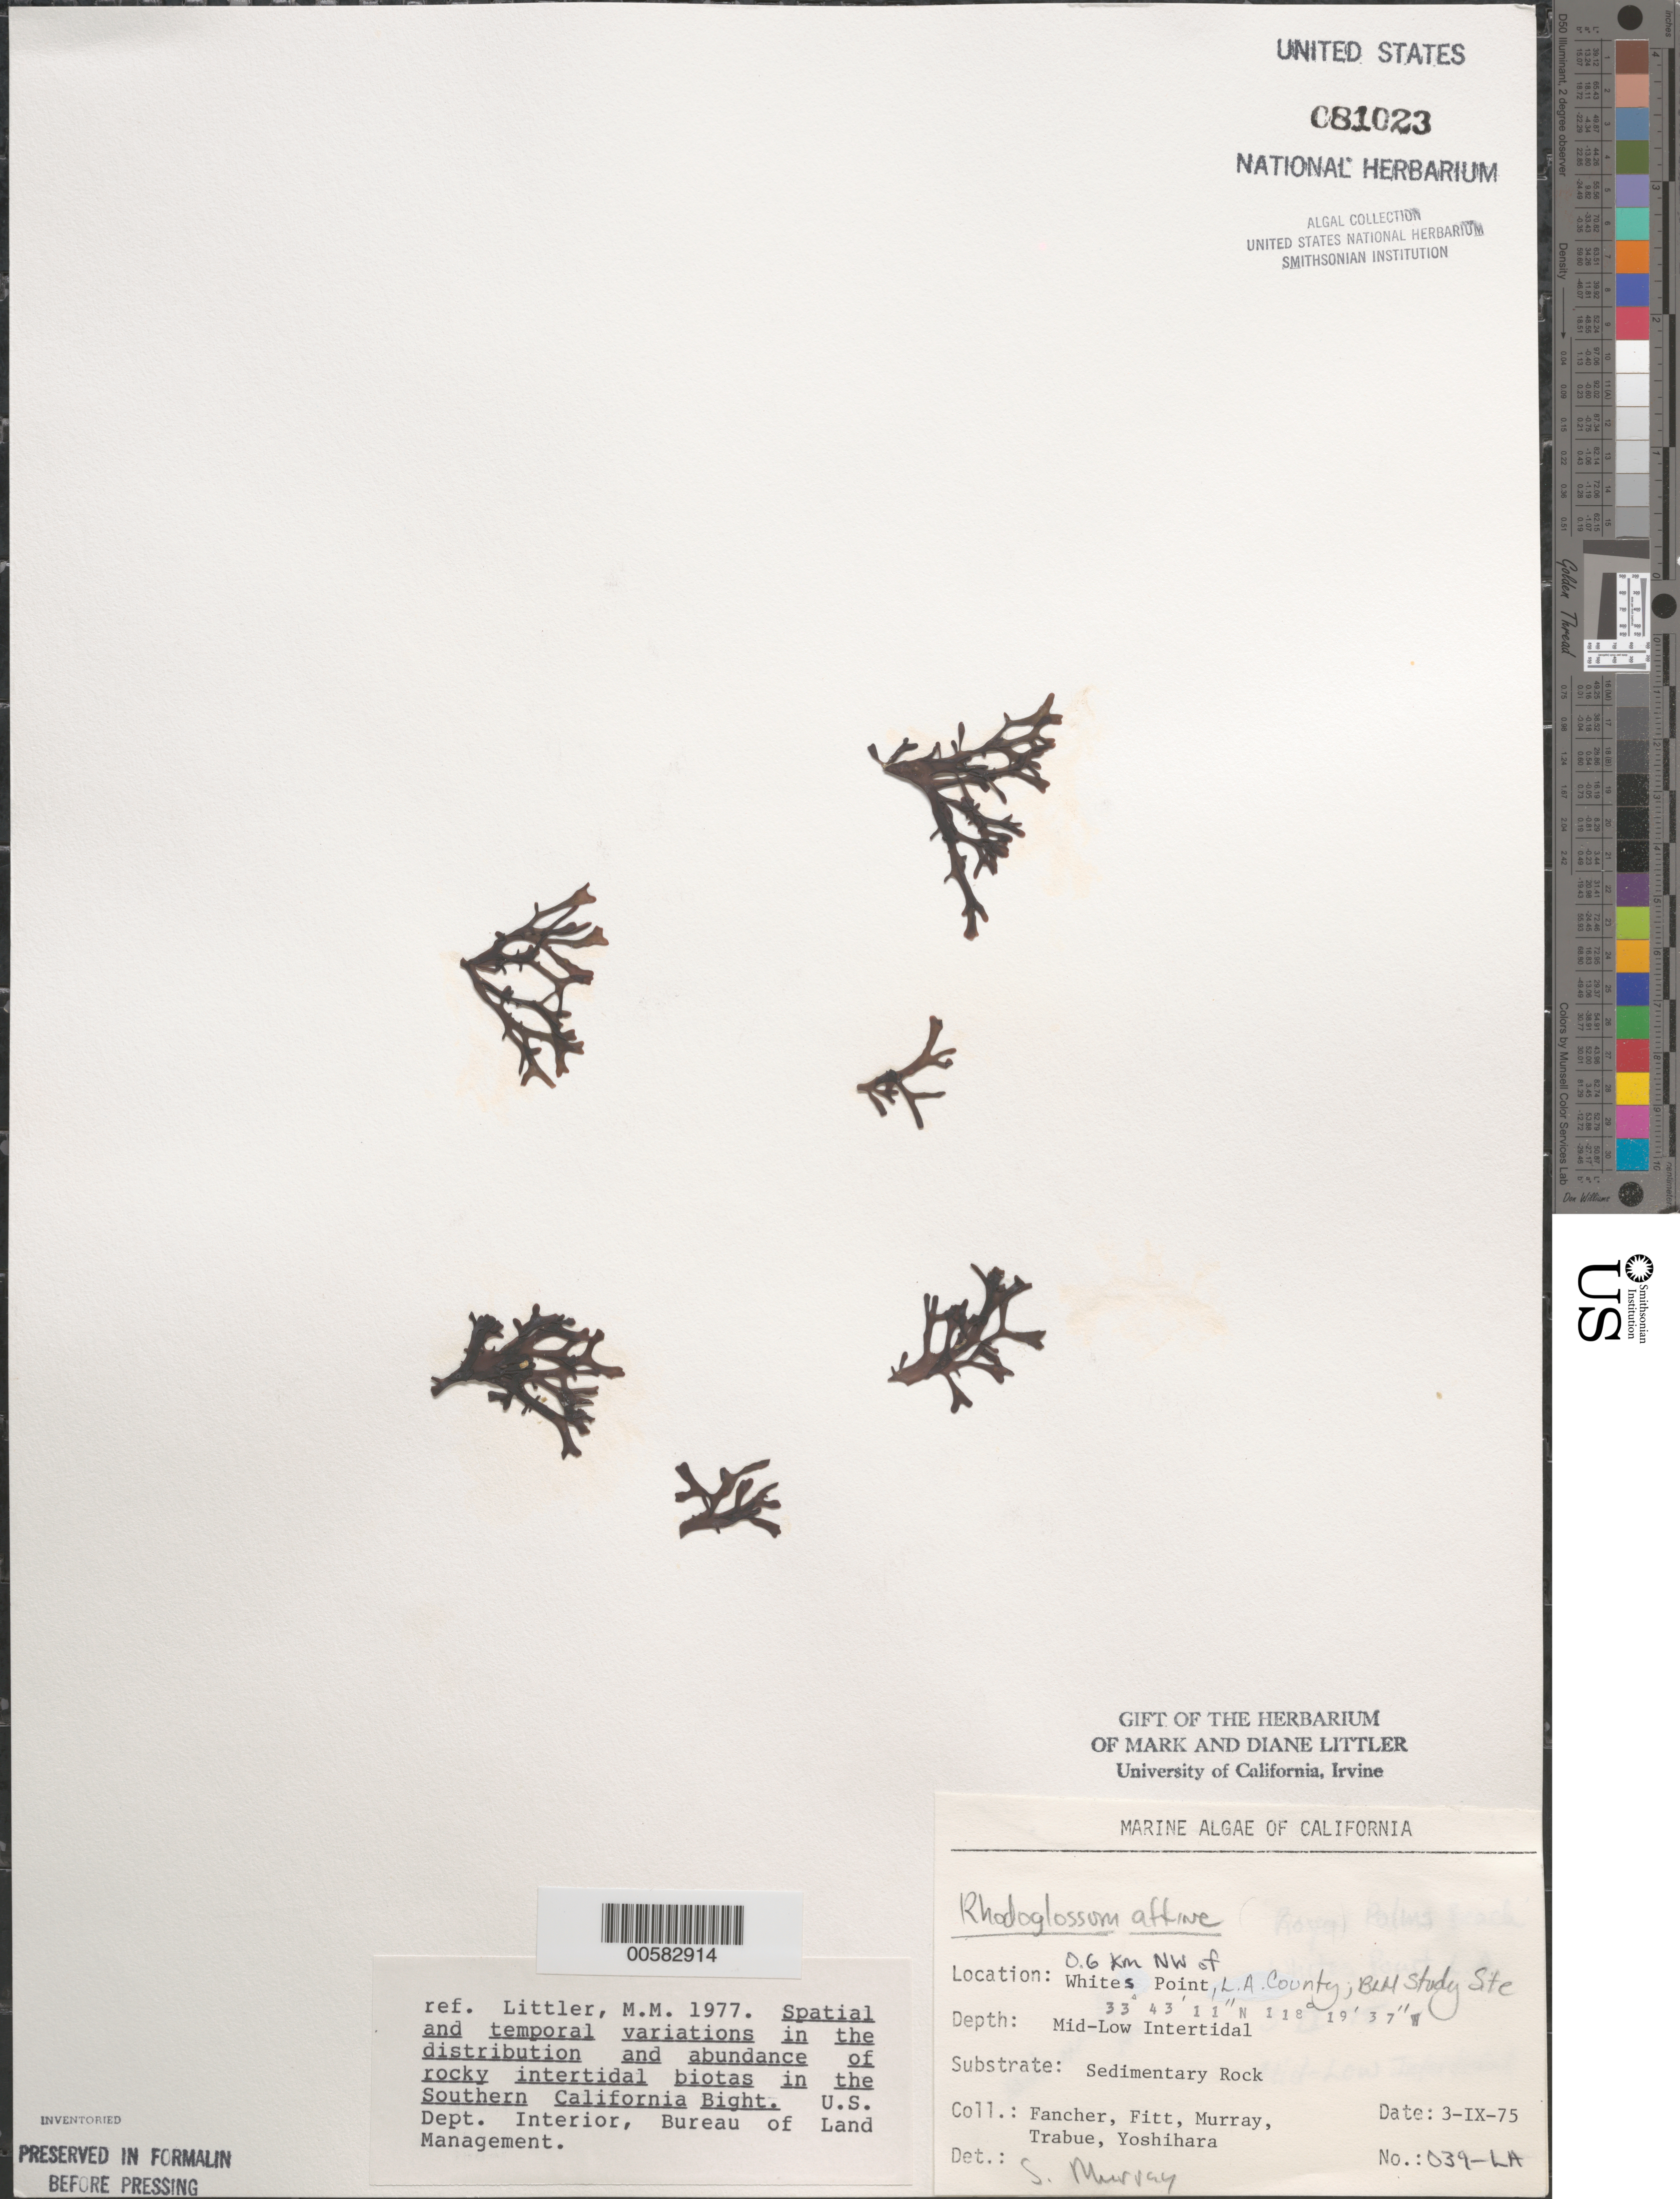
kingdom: Plantae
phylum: Rhodophyta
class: Florideophyceae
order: Gigartinales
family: Gigartinaceae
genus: Mazzaella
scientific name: Mazzaella affinis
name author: (Harvey) Fredericq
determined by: Algae name updating Project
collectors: J. Fancher, W. Fitt, S. N. Murray, P. J. Trabue & K. Yoshihara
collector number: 039-la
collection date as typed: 03 Sep 1975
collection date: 1975-09-03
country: United States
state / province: California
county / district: Los Angeles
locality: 0.6 km northwest of Whites Point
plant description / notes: BLM-SOCALBIGHT Rocky Intertidal Survey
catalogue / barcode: US 81023